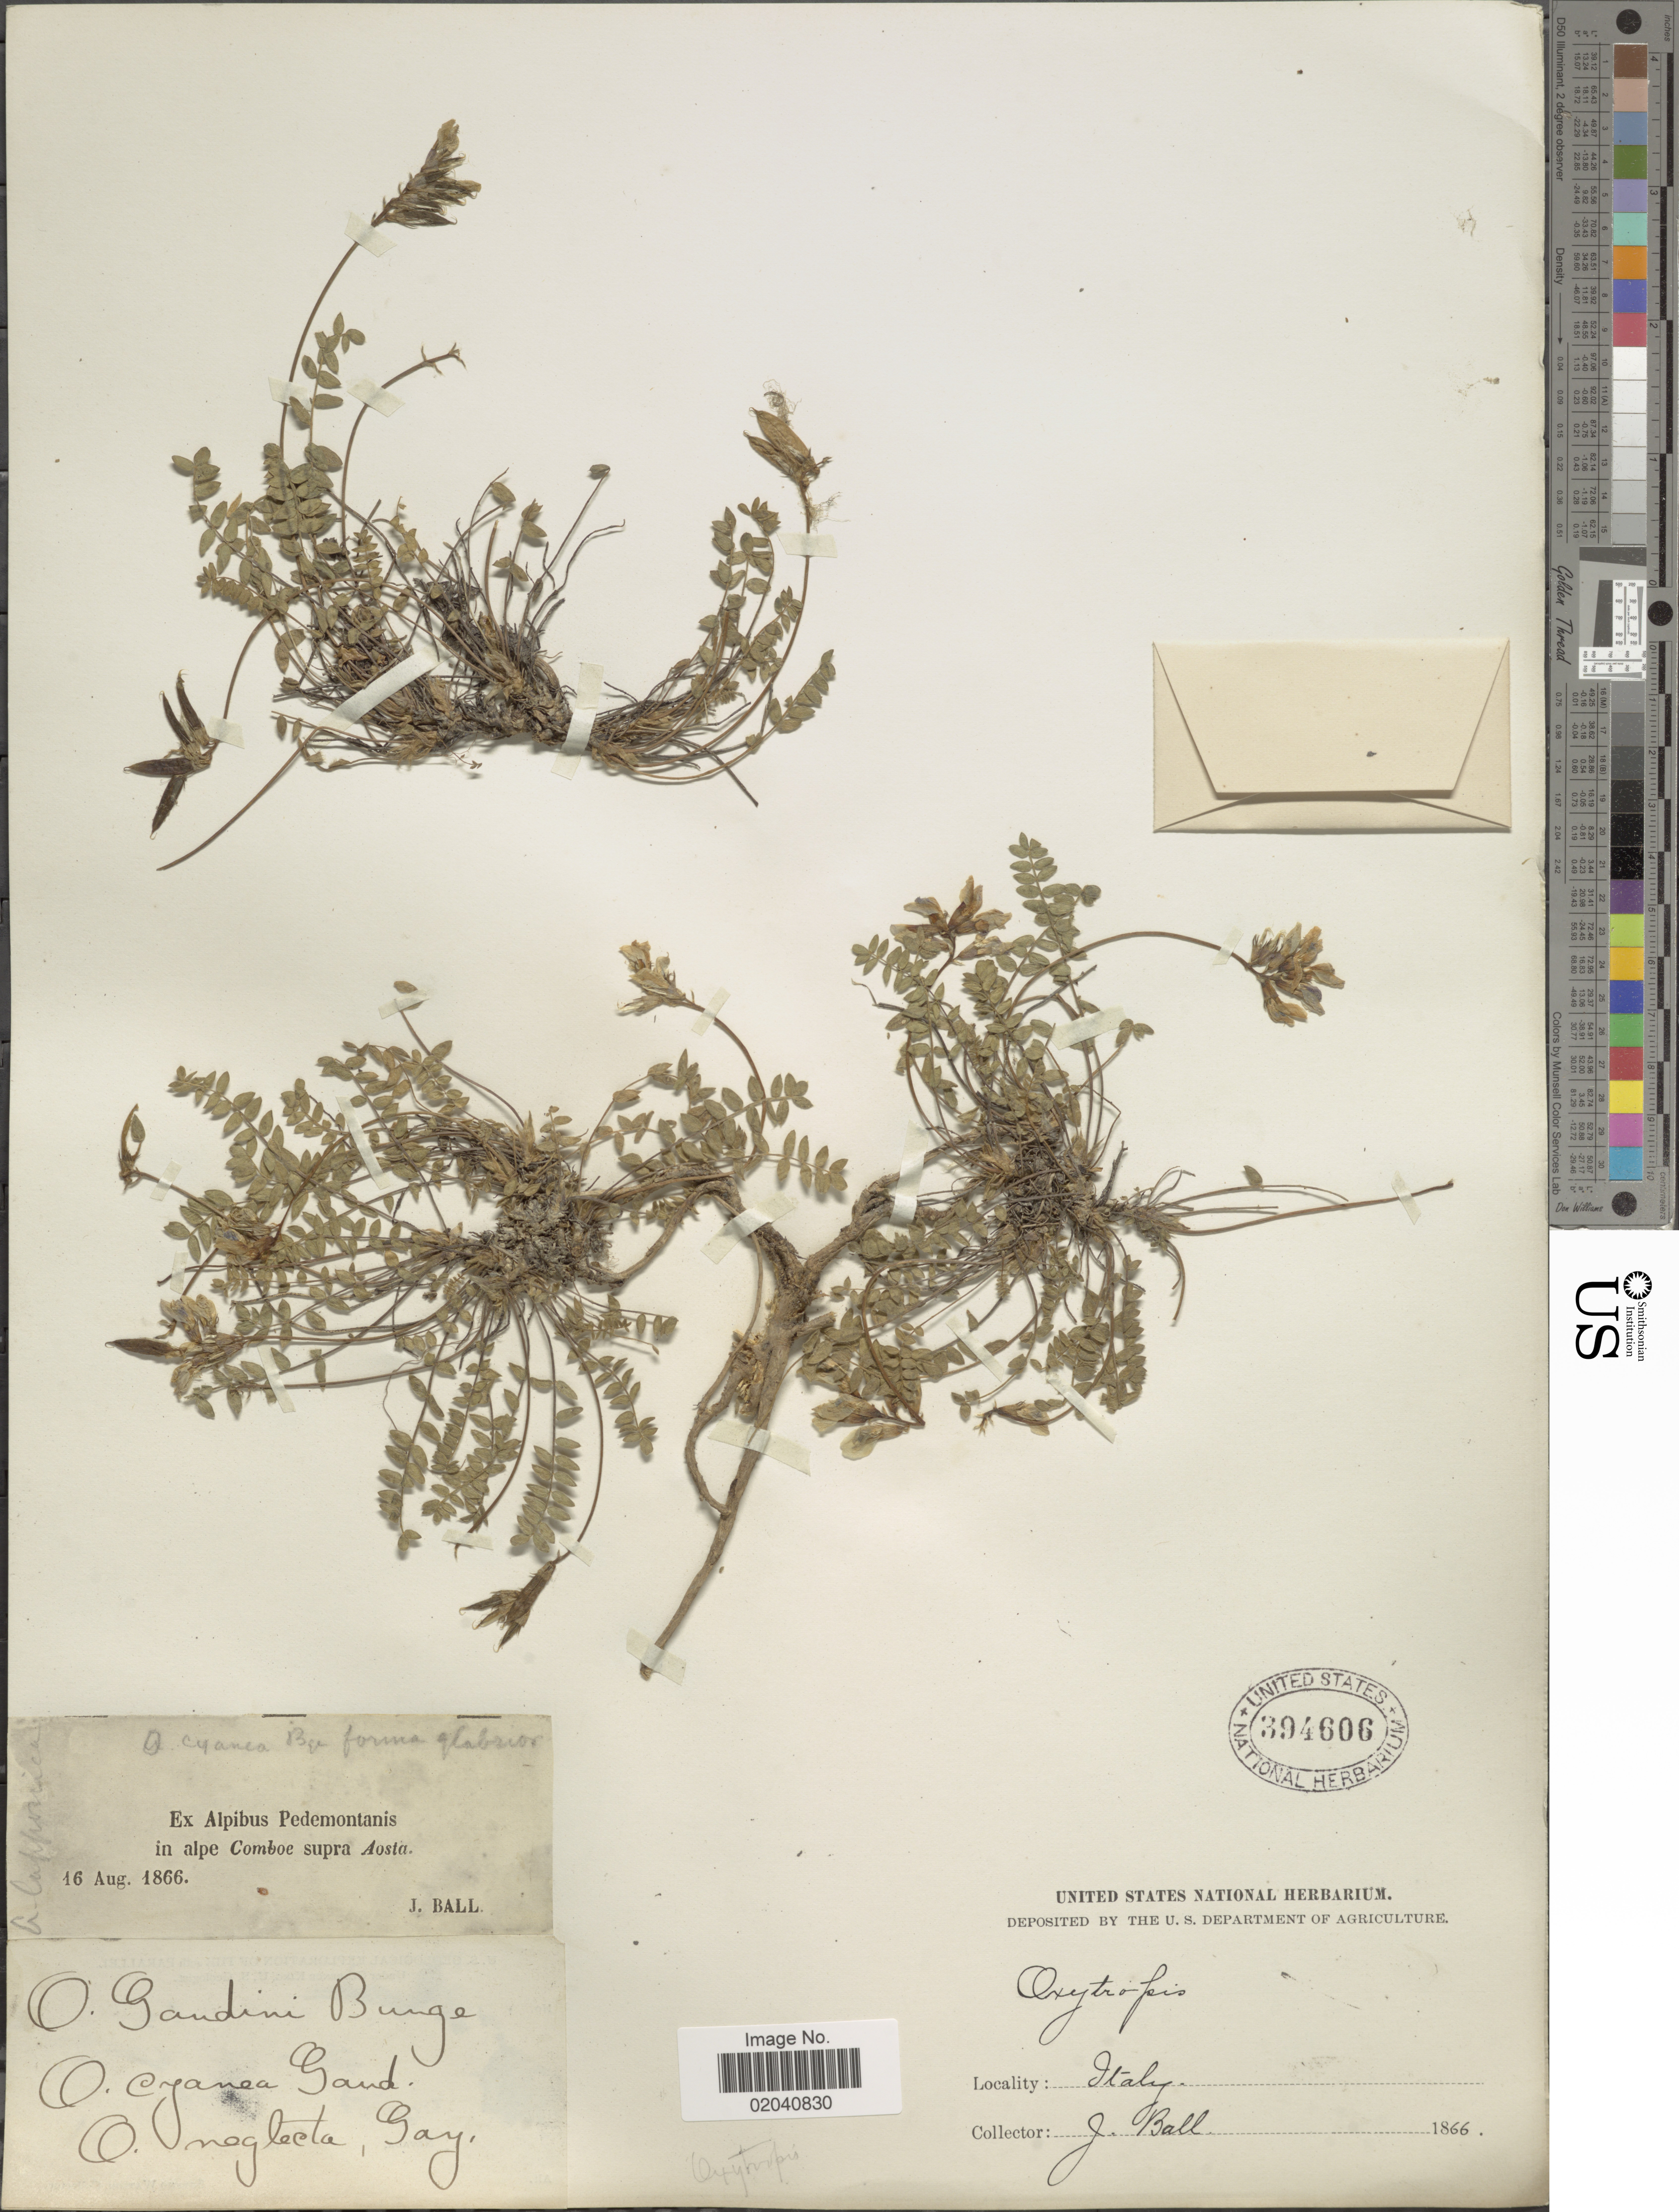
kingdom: Plantae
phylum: Tracheophyta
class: Magnoliopsida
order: Fabales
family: Fabaceae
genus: Oxytropis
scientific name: Oxytropis sp.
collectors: J. Ball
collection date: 1866-08-16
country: Italy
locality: Ex Alpibus Pedemontanis in alpe Comboe supra Aosta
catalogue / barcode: US 394606